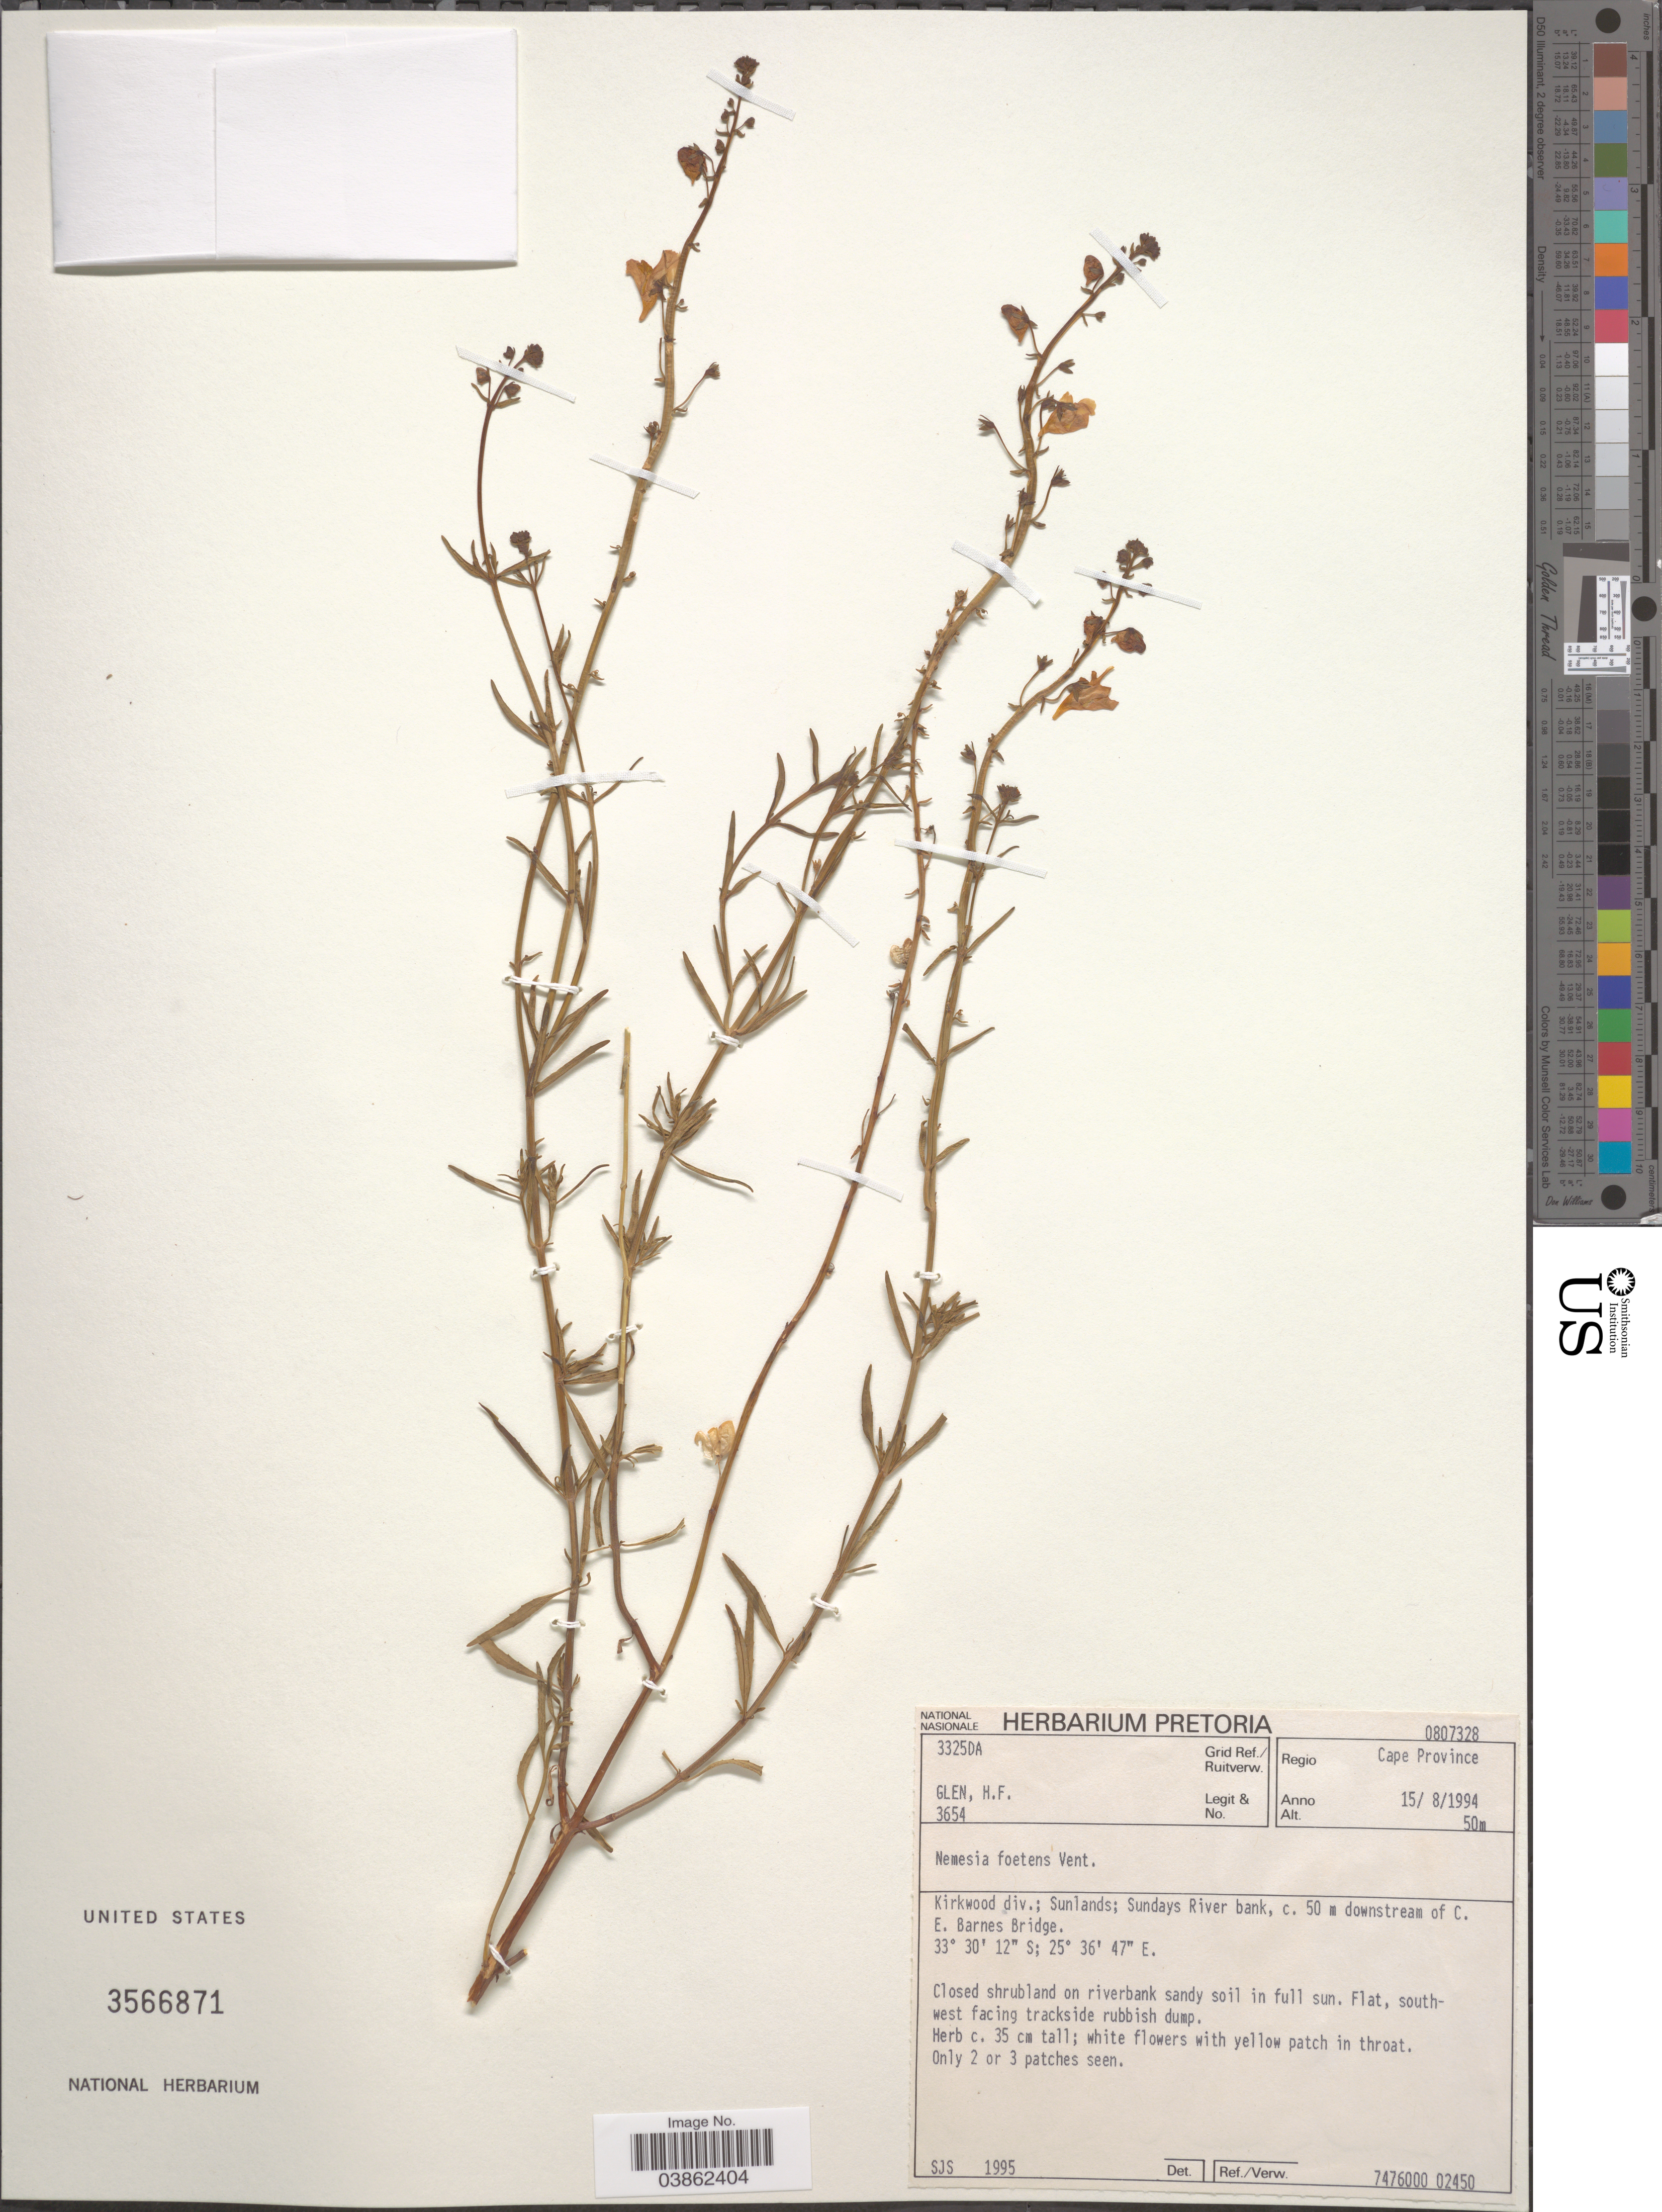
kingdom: Plantae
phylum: Tracheophyta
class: Magnoliopsida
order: Lamiales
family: Scrophulariaceae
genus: Nemesia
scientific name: Nemesia foetens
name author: Vent.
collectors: H. F. Glen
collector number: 3654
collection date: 1994-08-15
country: South Africa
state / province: Eastern Cape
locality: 3325DA Grid Ref./Ruitverw. Regio Cape Province. Kirkwood div.; Sunlands; Sundays River bank, c. 50 m downstream of C. E. Barnes Bridge.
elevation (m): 50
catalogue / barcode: US 3566871